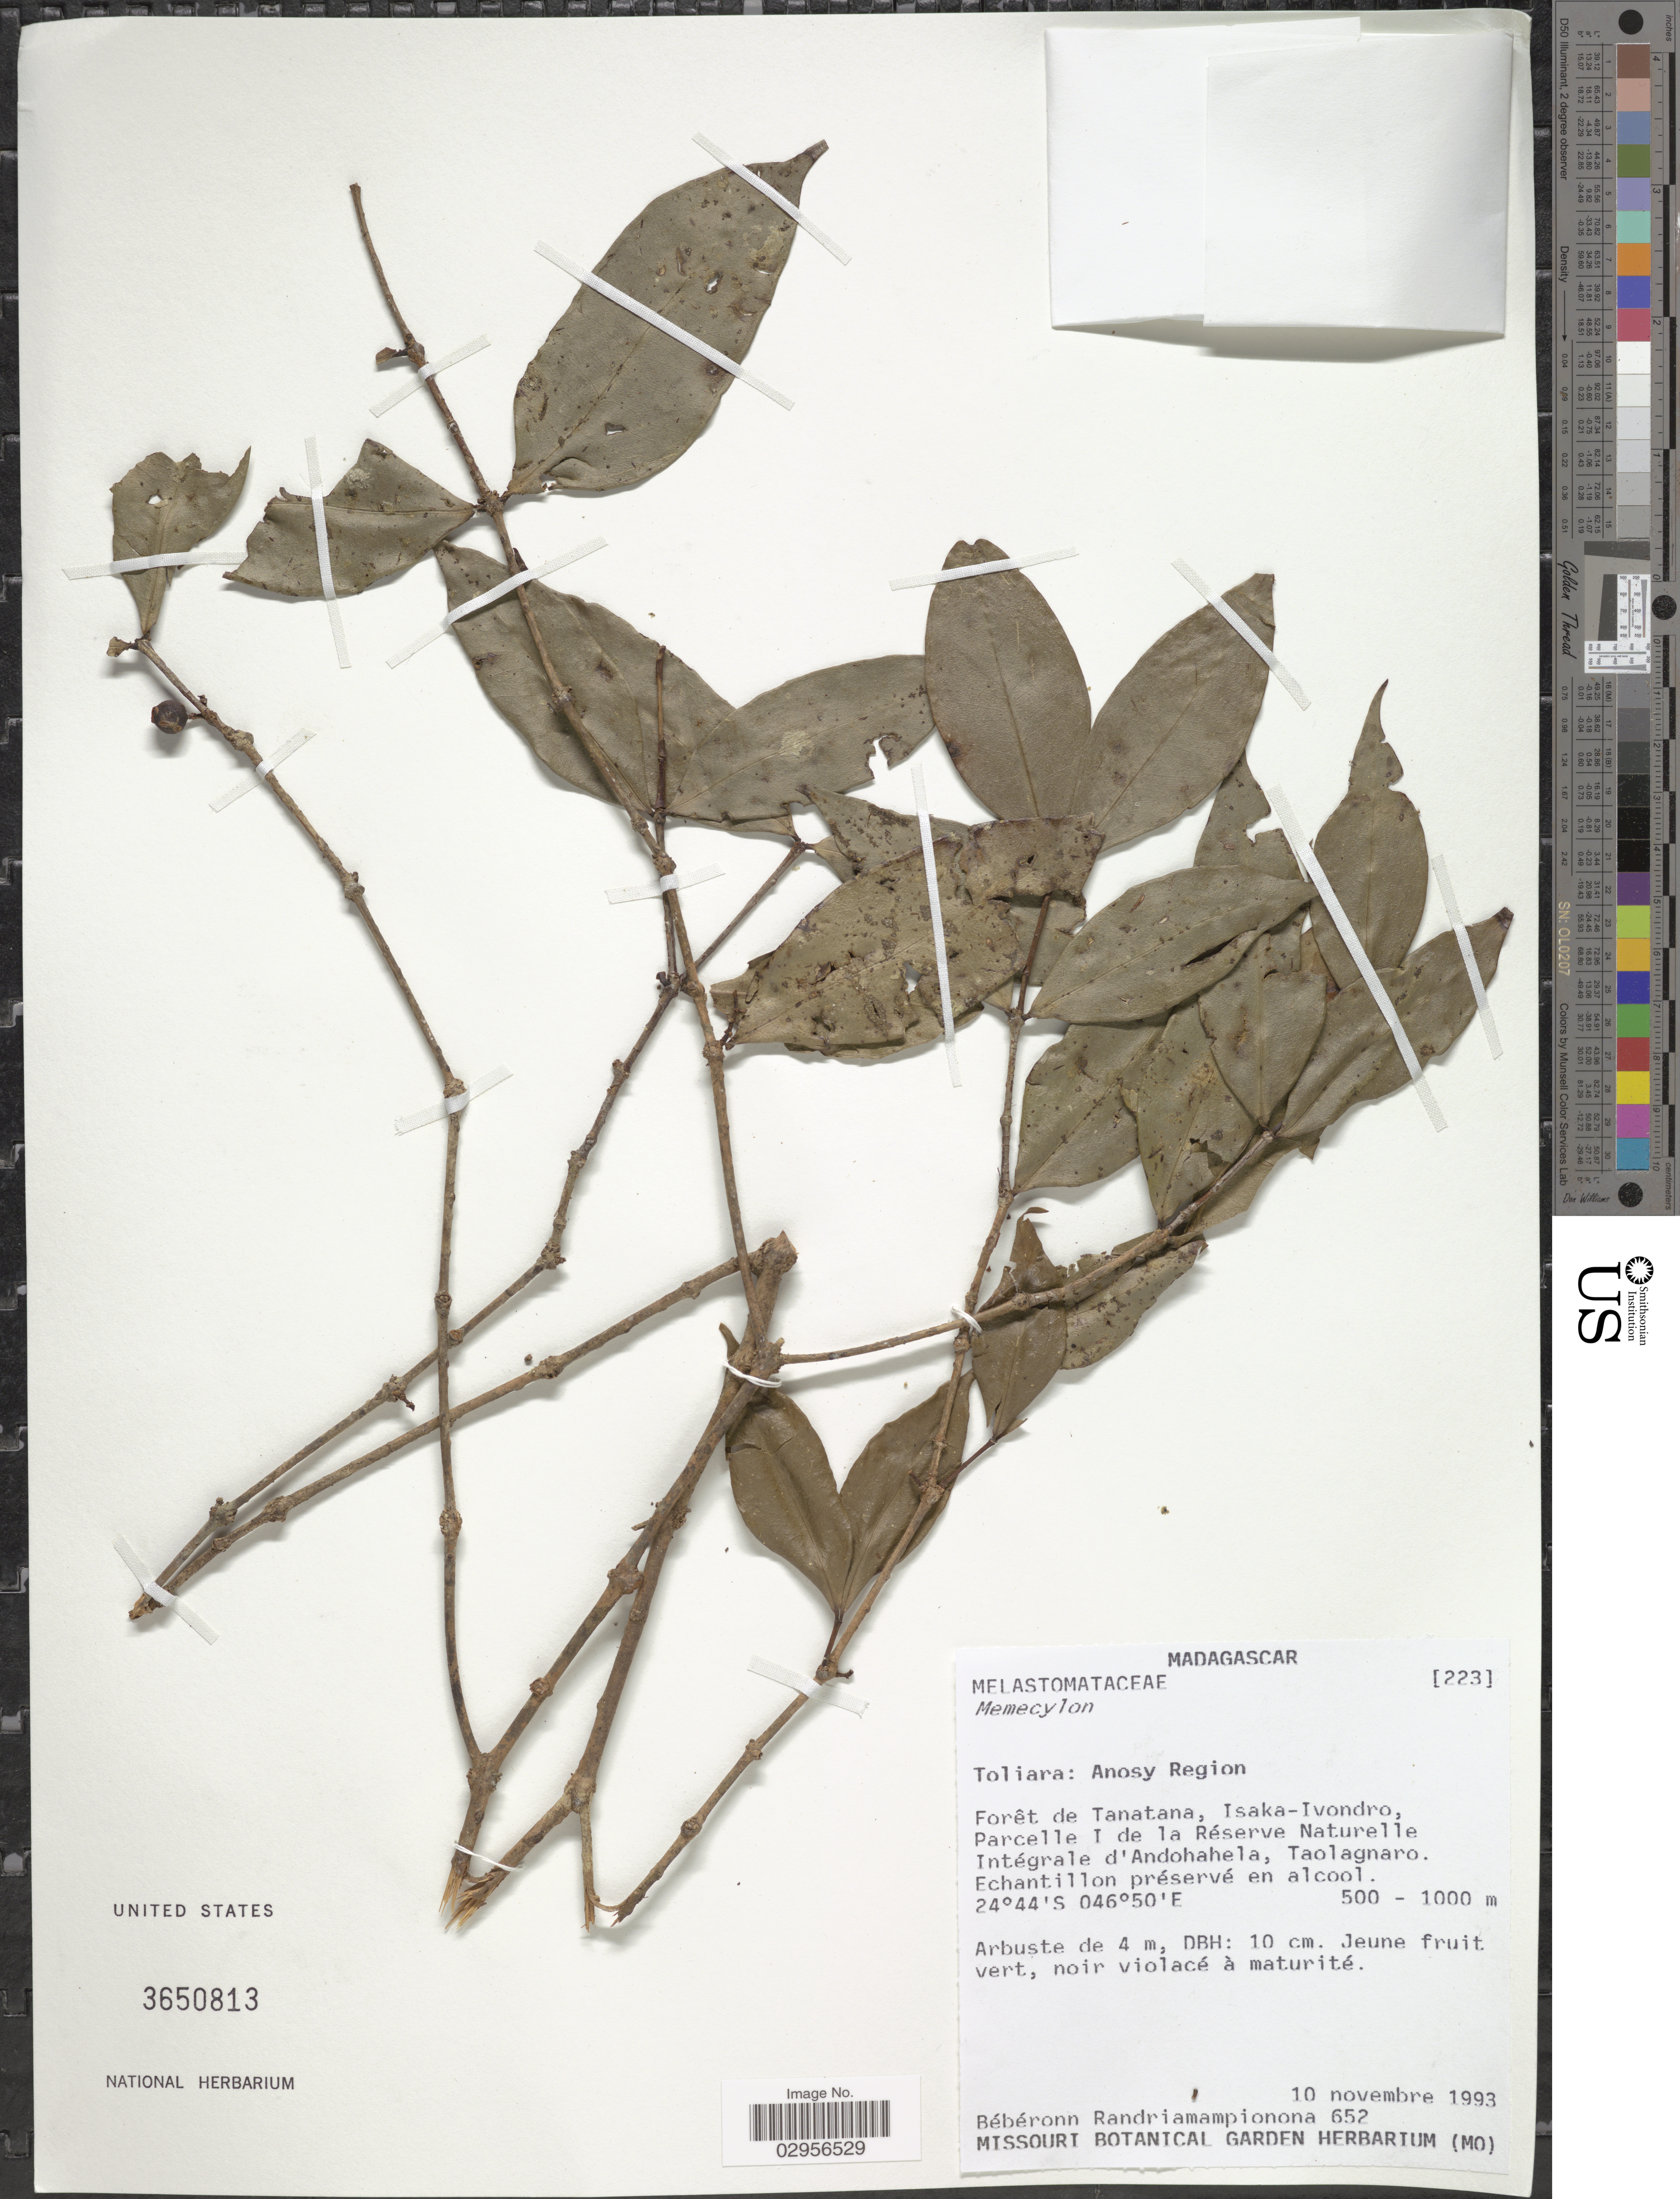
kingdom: Plantae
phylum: Tracheophyta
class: Magnoliopsida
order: Myrtales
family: Melastomataceae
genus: Memecylon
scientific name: Memecylon sp.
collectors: B. Randriamampionona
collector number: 652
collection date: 1993-11-10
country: Madagascar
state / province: Anosy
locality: Anosy Region, Forêt de Tanatana, Isaka-Ivondro, Parcelle I de la Réserve Naturelle Intégrale d'Andohahela, Taolagnaro.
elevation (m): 500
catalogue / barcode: US 3650813